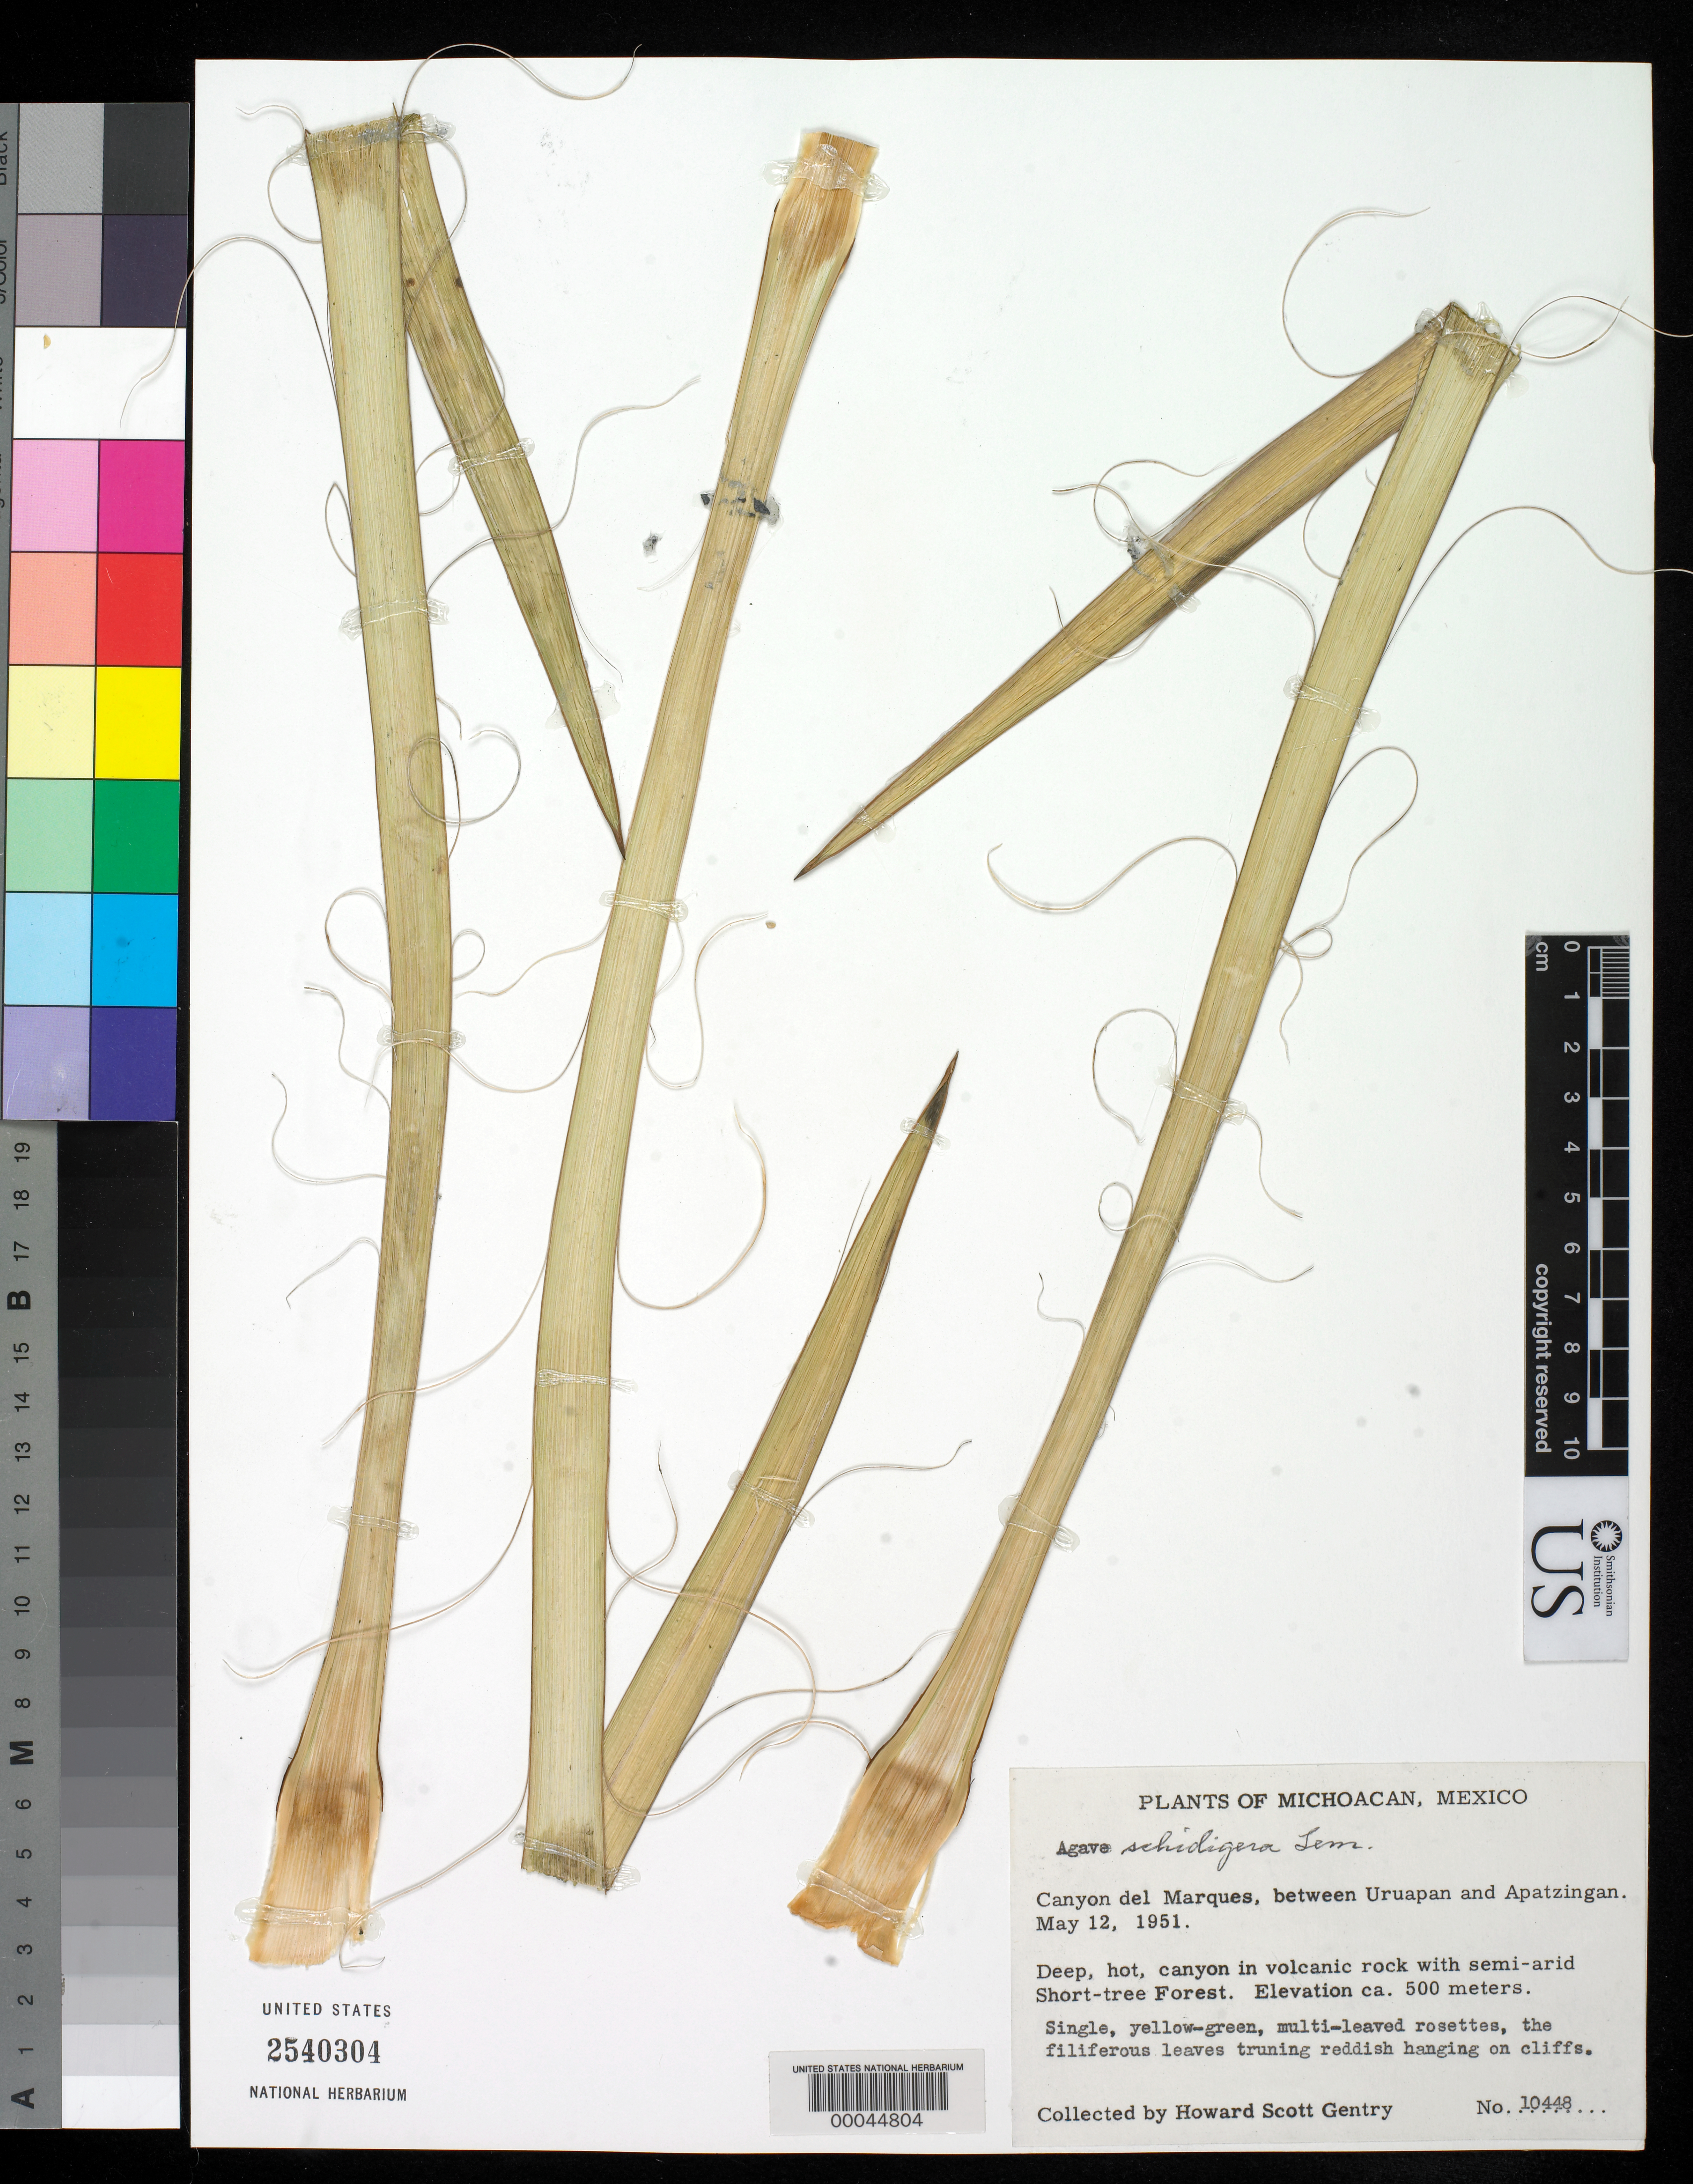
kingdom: Plantae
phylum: Tracheophyta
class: Liliopsida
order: Asparagales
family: Asparagaceae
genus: Agave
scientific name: Agave schidigera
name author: Lem.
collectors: H. S. Gentry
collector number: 10448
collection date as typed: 12 May 1951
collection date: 1951-05-12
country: Mexico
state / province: Michoacán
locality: Canyon del marques, between Uruapan and Apatzingan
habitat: Deep, hot, canyon in volcanic rock w/semi-arid short tree forest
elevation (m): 500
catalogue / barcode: US 2540304